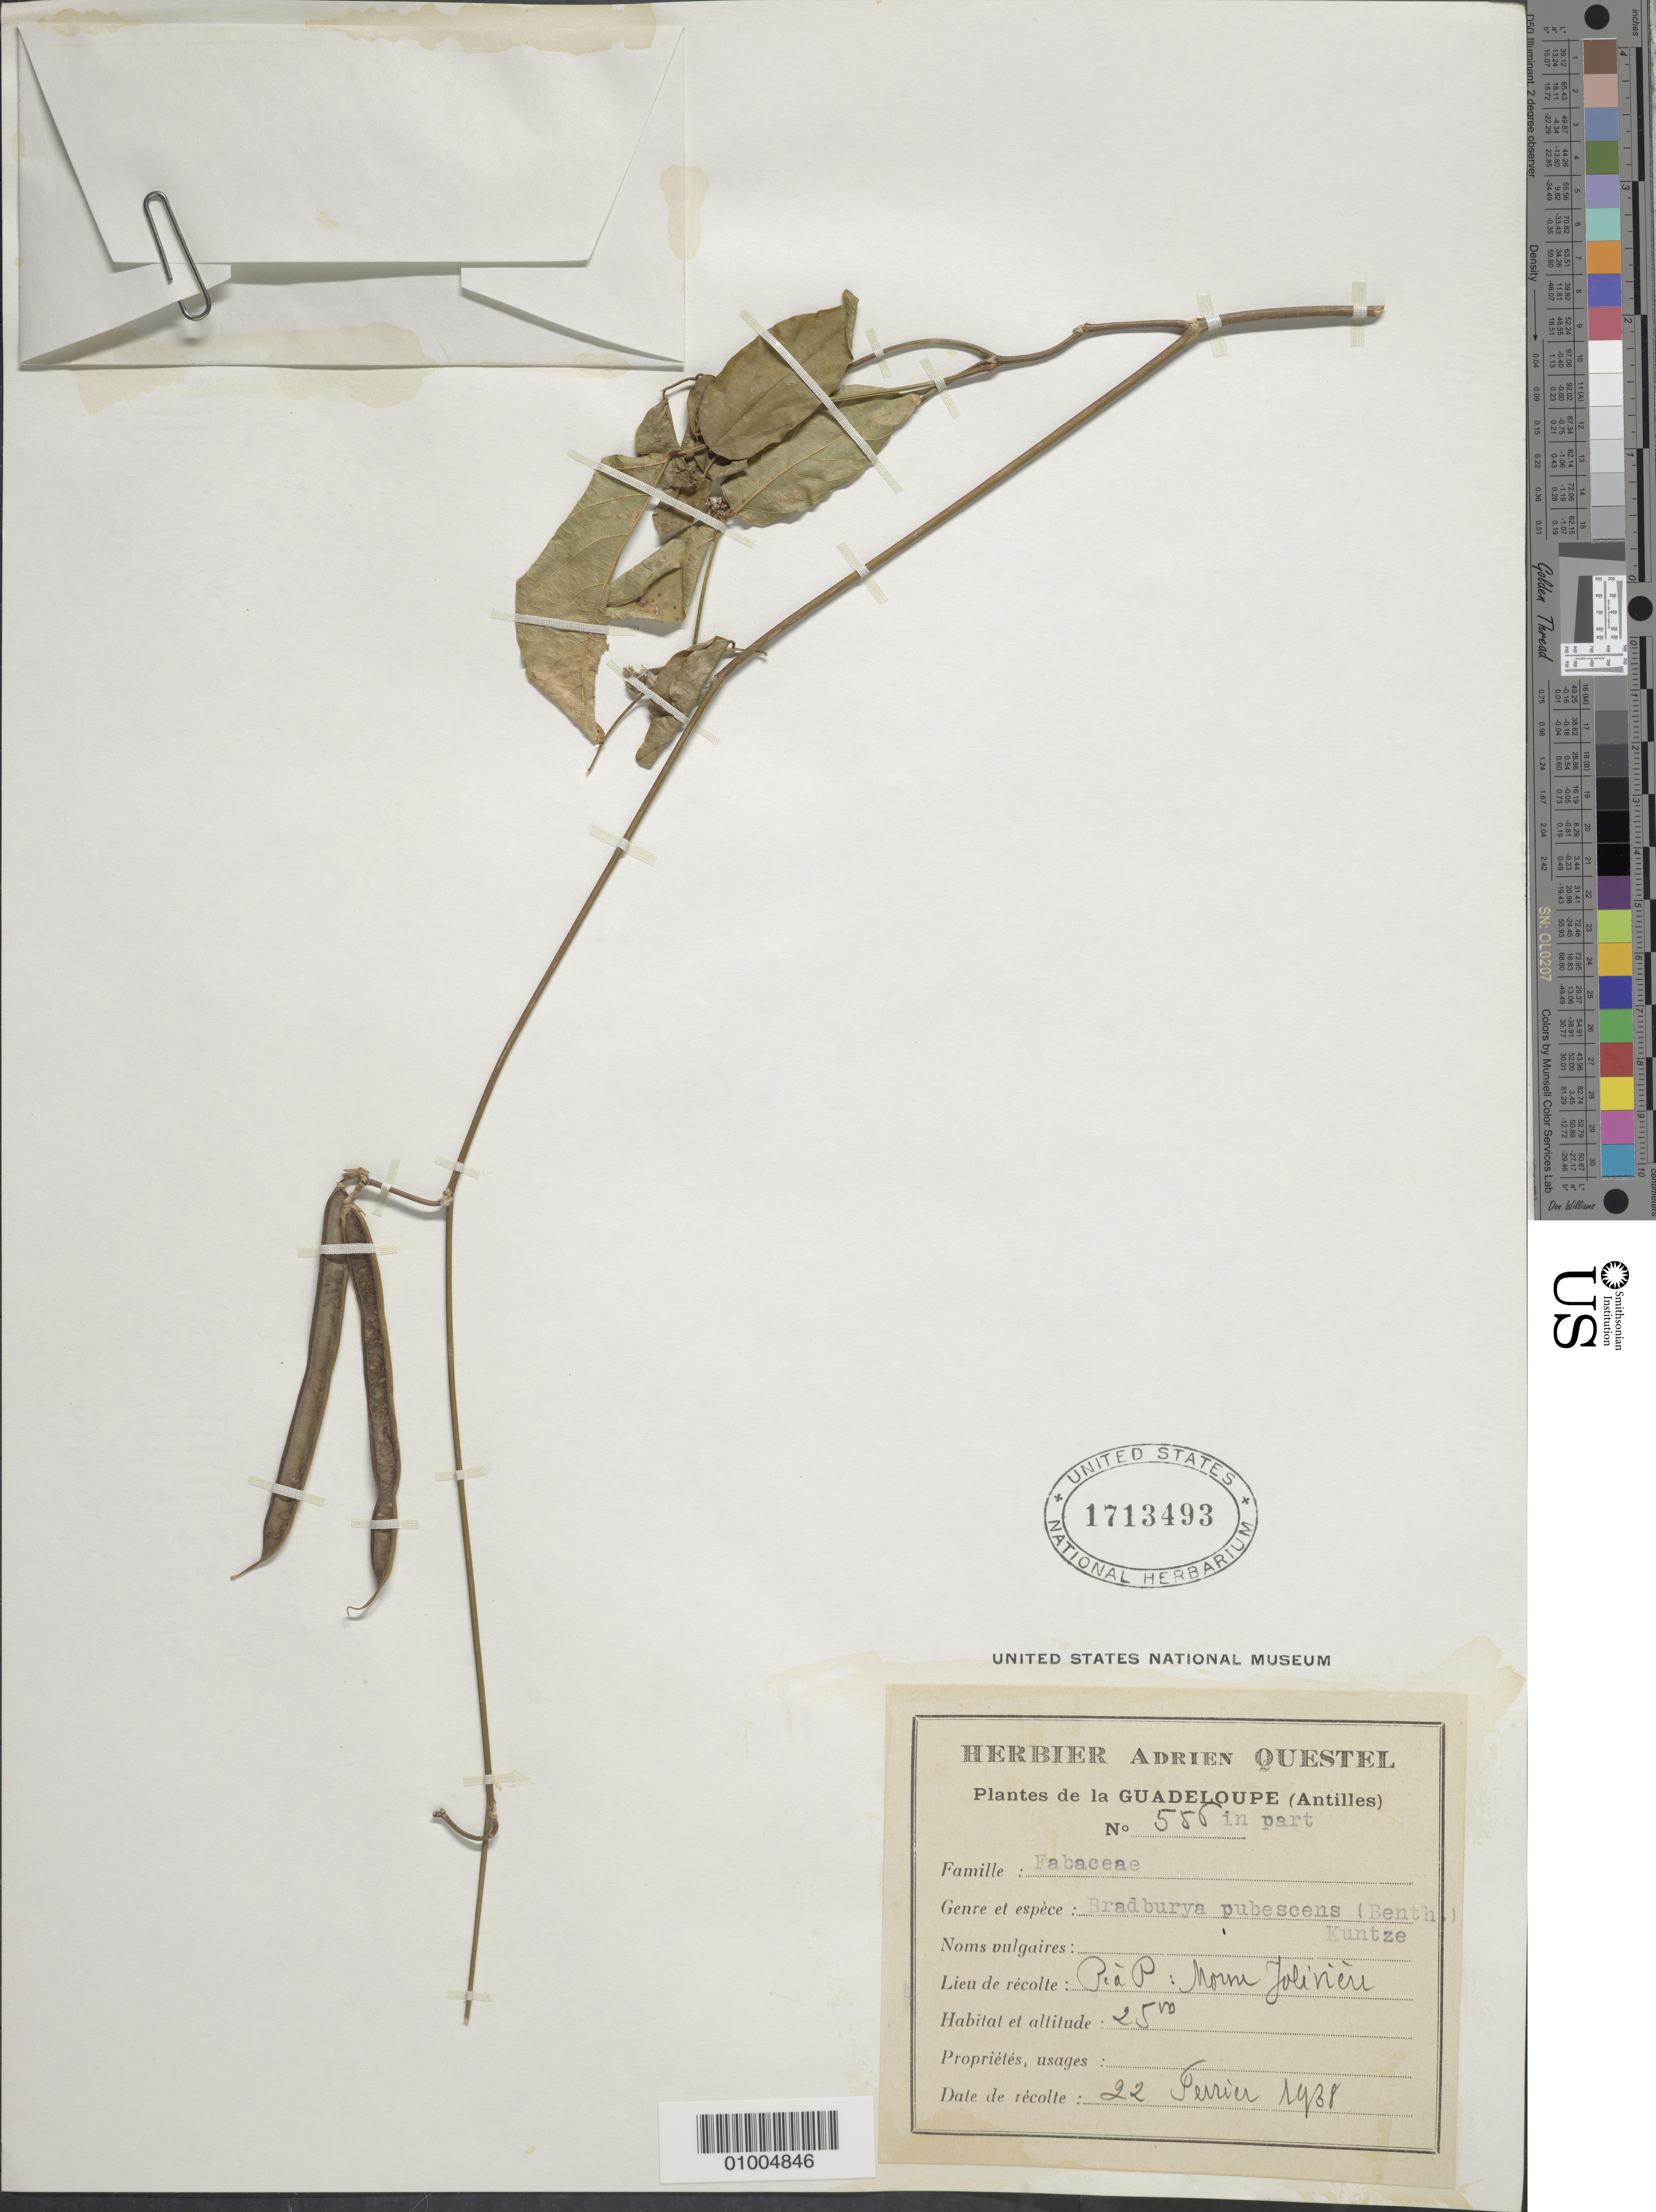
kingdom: Plantae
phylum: Tracheophyta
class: Magnoliopsida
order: Fabales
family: Fabaceae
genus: Centrosema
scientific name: Centrosema pubescens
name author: Benth.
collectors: A. Questel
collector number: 555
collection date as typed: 22 Jun 1938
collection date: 1938-06-22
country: Guadeloupe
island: Basse Terre [Guadeloupe]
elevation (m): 25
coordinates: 0 N, 0 E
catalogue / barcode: US 1713493